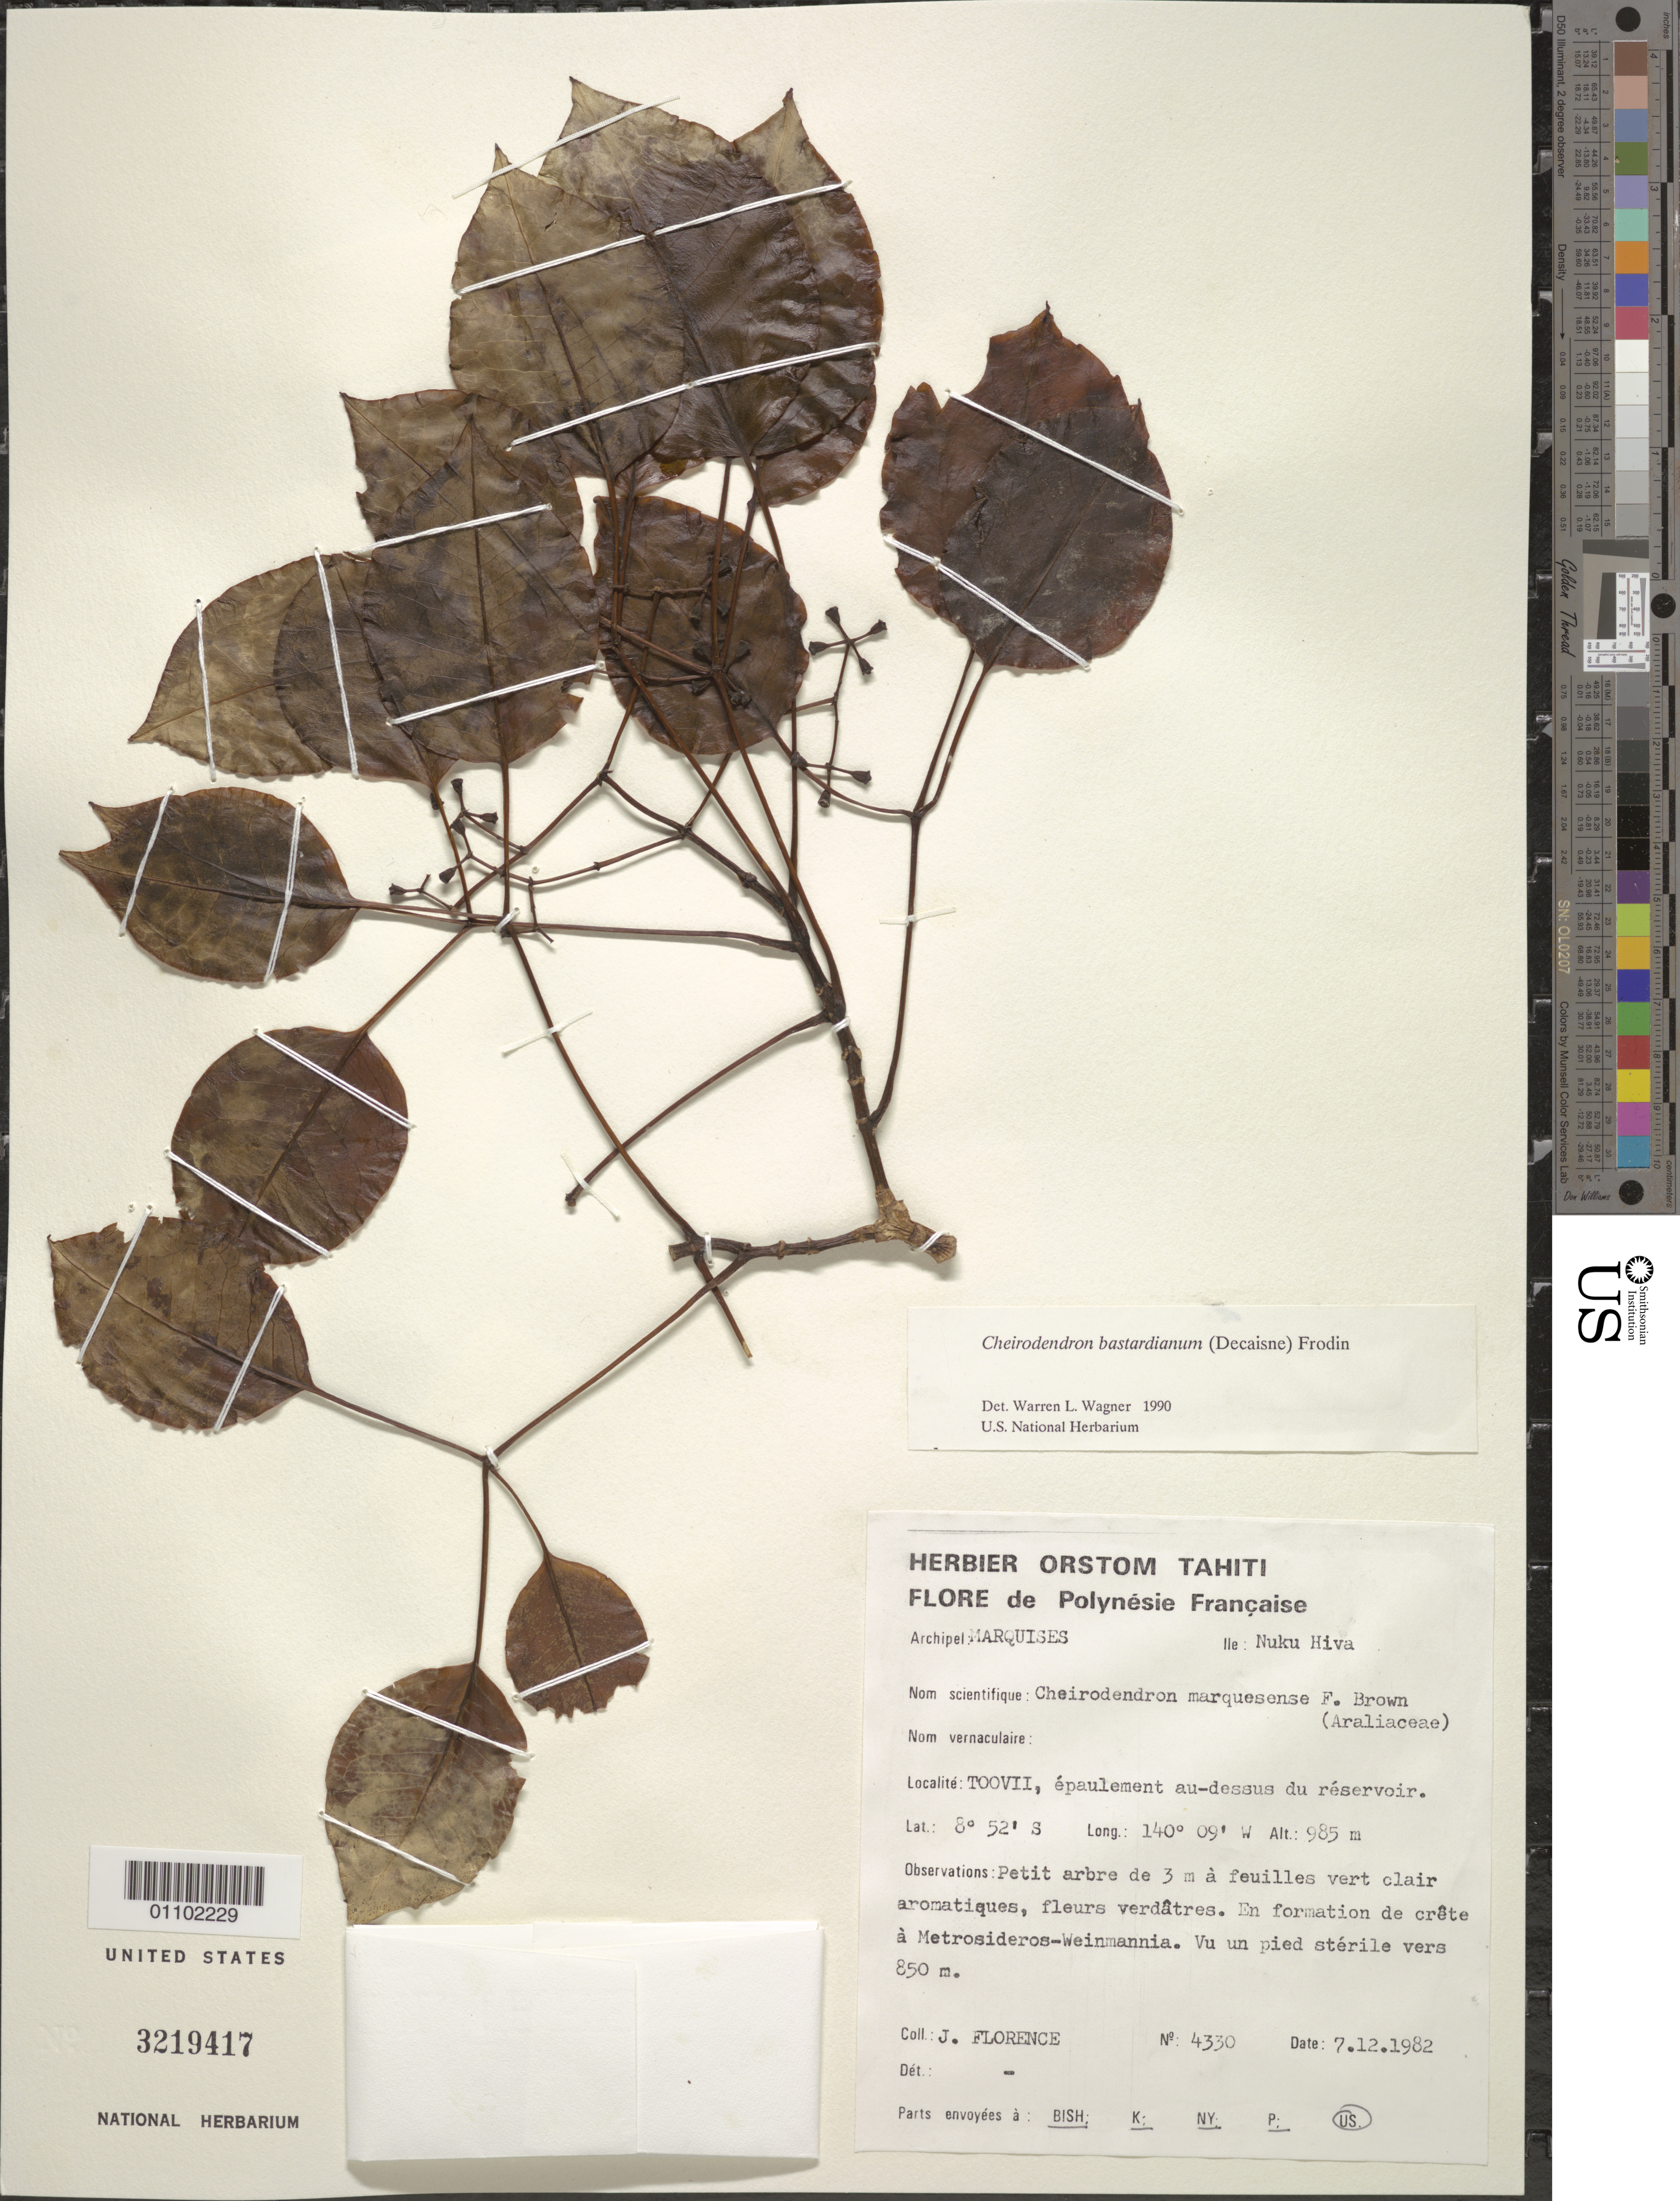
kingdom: Plantae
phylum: Tracheophyta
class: Magnoliopsida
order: Apiales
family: Araliaceae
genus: Cheirodendron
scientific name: Cheirodendron bastardianum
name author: (Decne.) Frodin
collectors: J. Florence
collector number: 4330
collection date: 1982-12-07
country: French Polynesia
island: Nuku Hiva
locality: Toovii, épaulement au-dessus du réservoir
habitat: En formation de crete a Metrosideros-Weinmannia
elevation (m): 985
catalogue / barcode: US 3219417